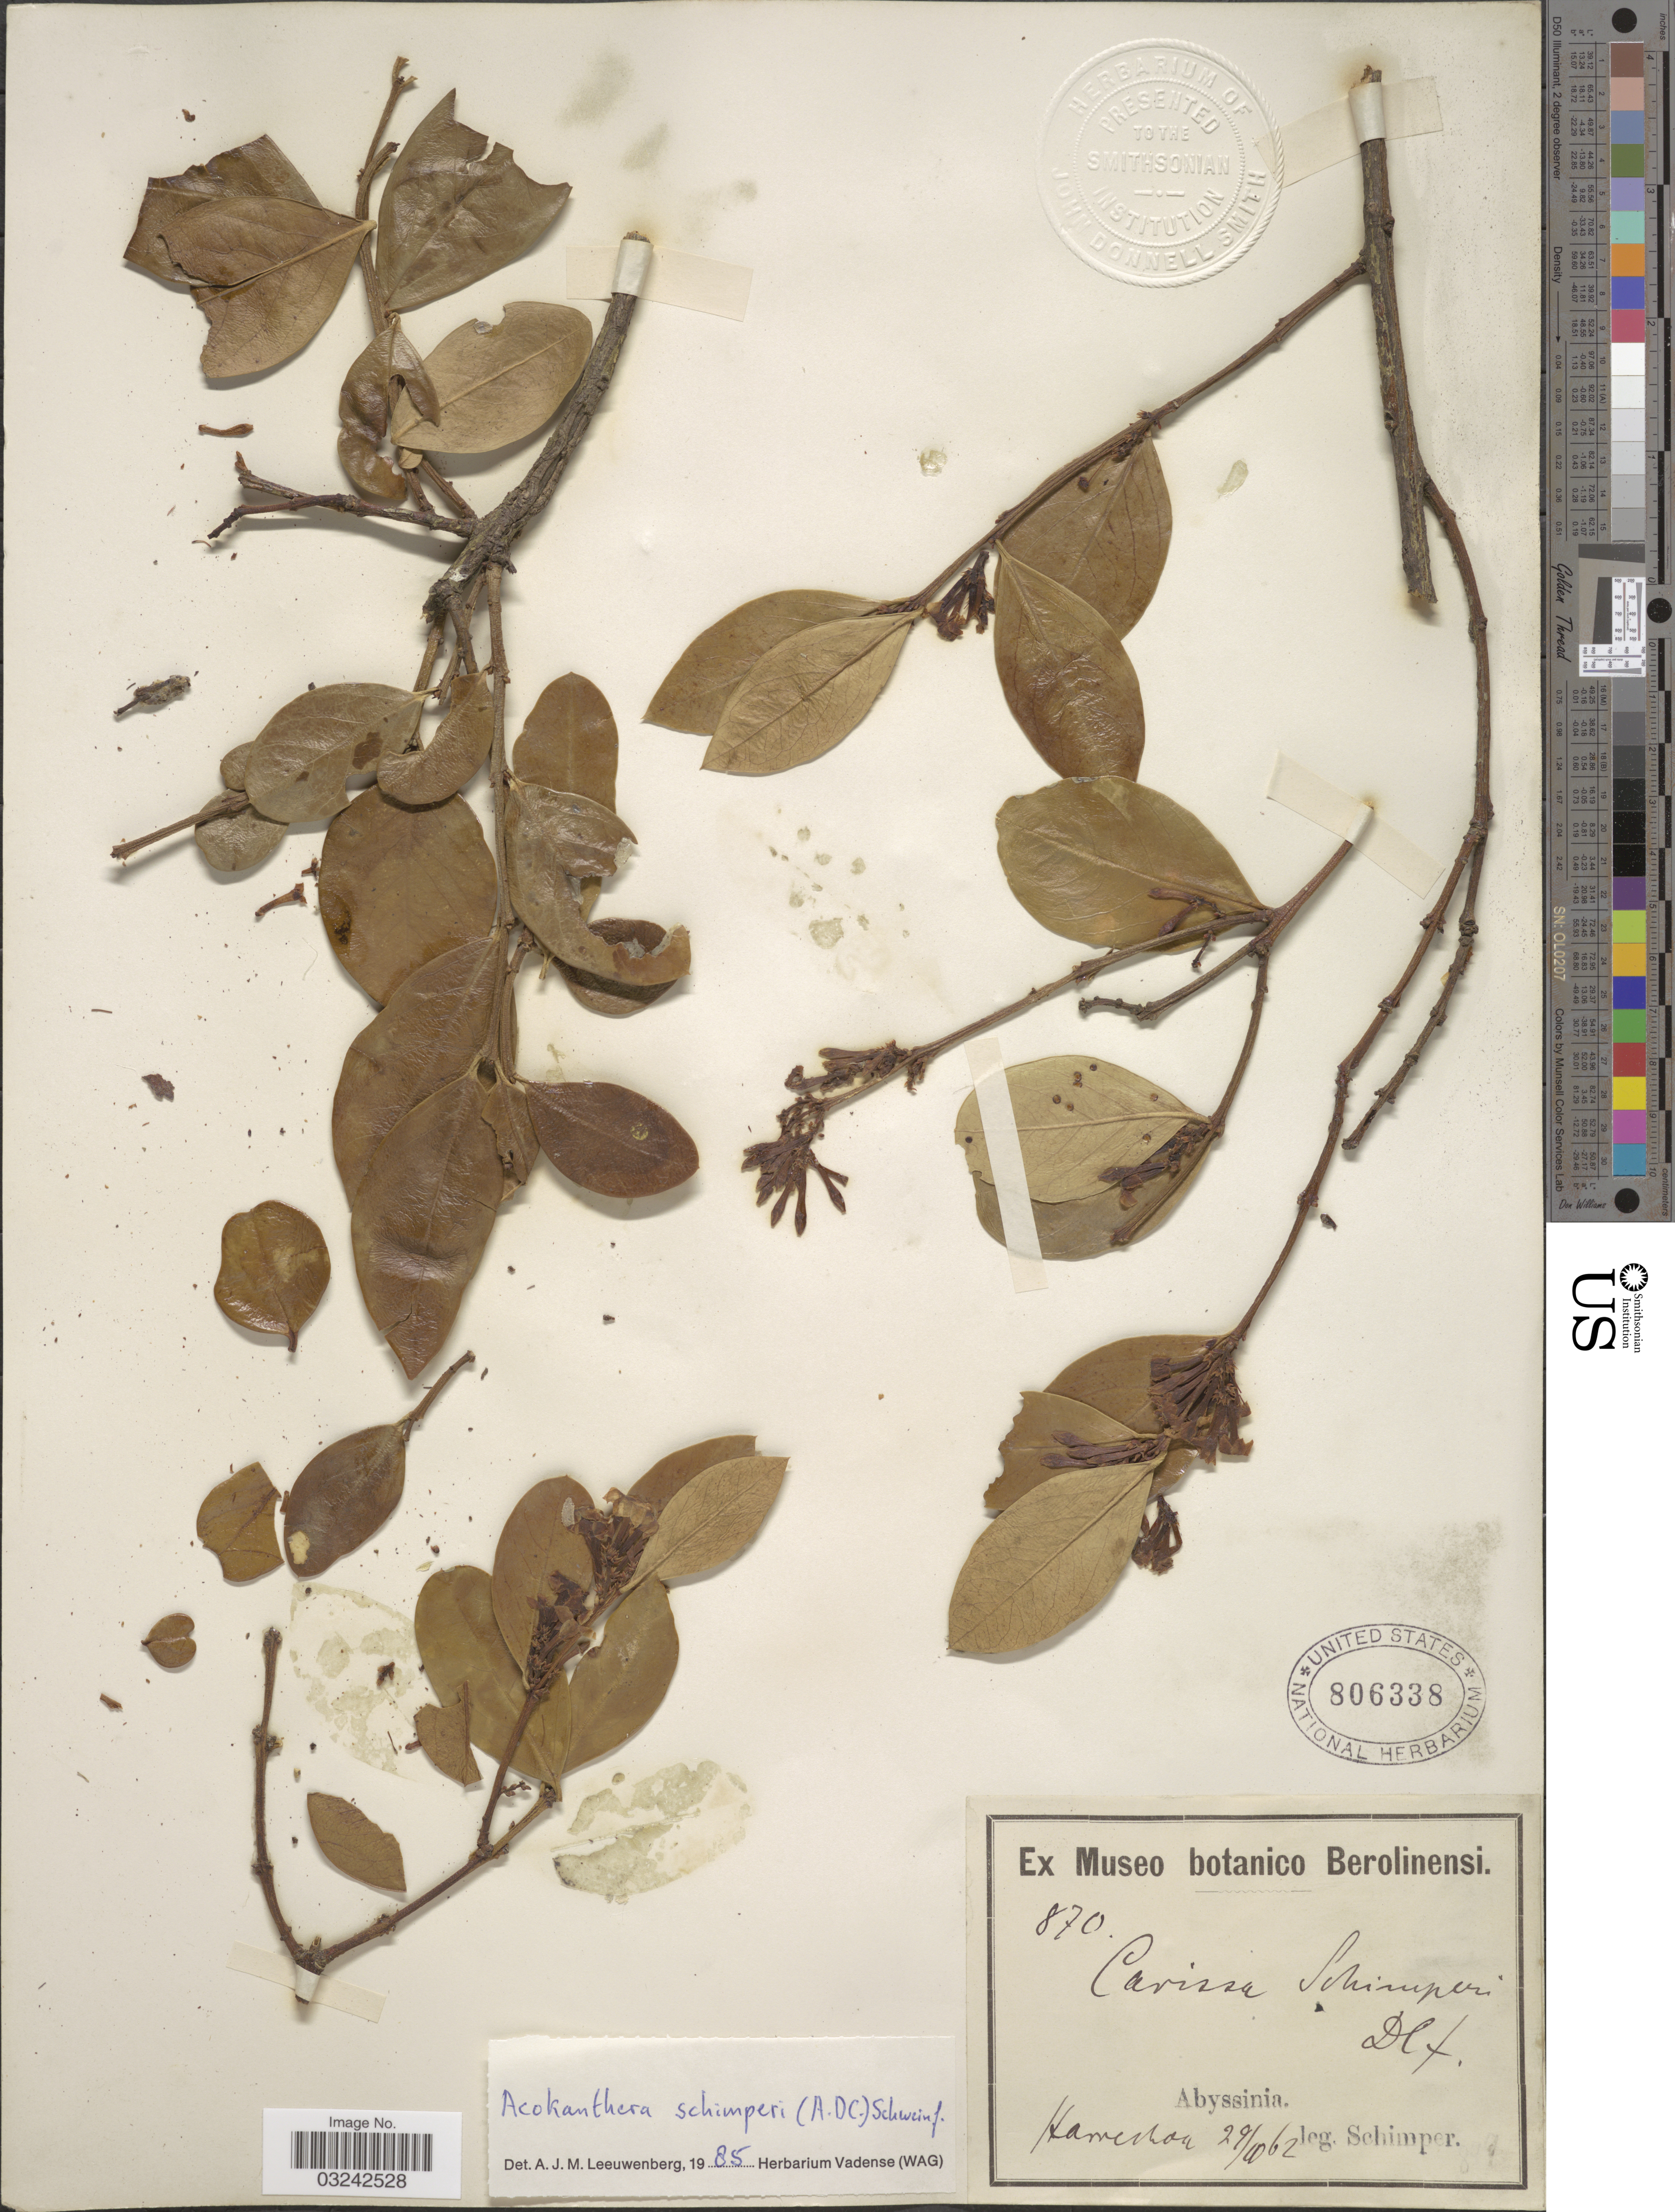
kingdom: Plantae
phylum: Tracheophyta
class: Magnoliopsida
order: Gentianales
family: Apocynaceae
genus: Acokanthera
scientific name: Acokanthera schimperi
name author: (DC.) Schweinf.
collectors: -. Schimper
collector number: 870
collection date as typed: Transcribed d/m/y: 29/10/62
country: Eritrea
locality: Abyssina. Hamchou [interpreted].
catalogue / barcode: US 806338